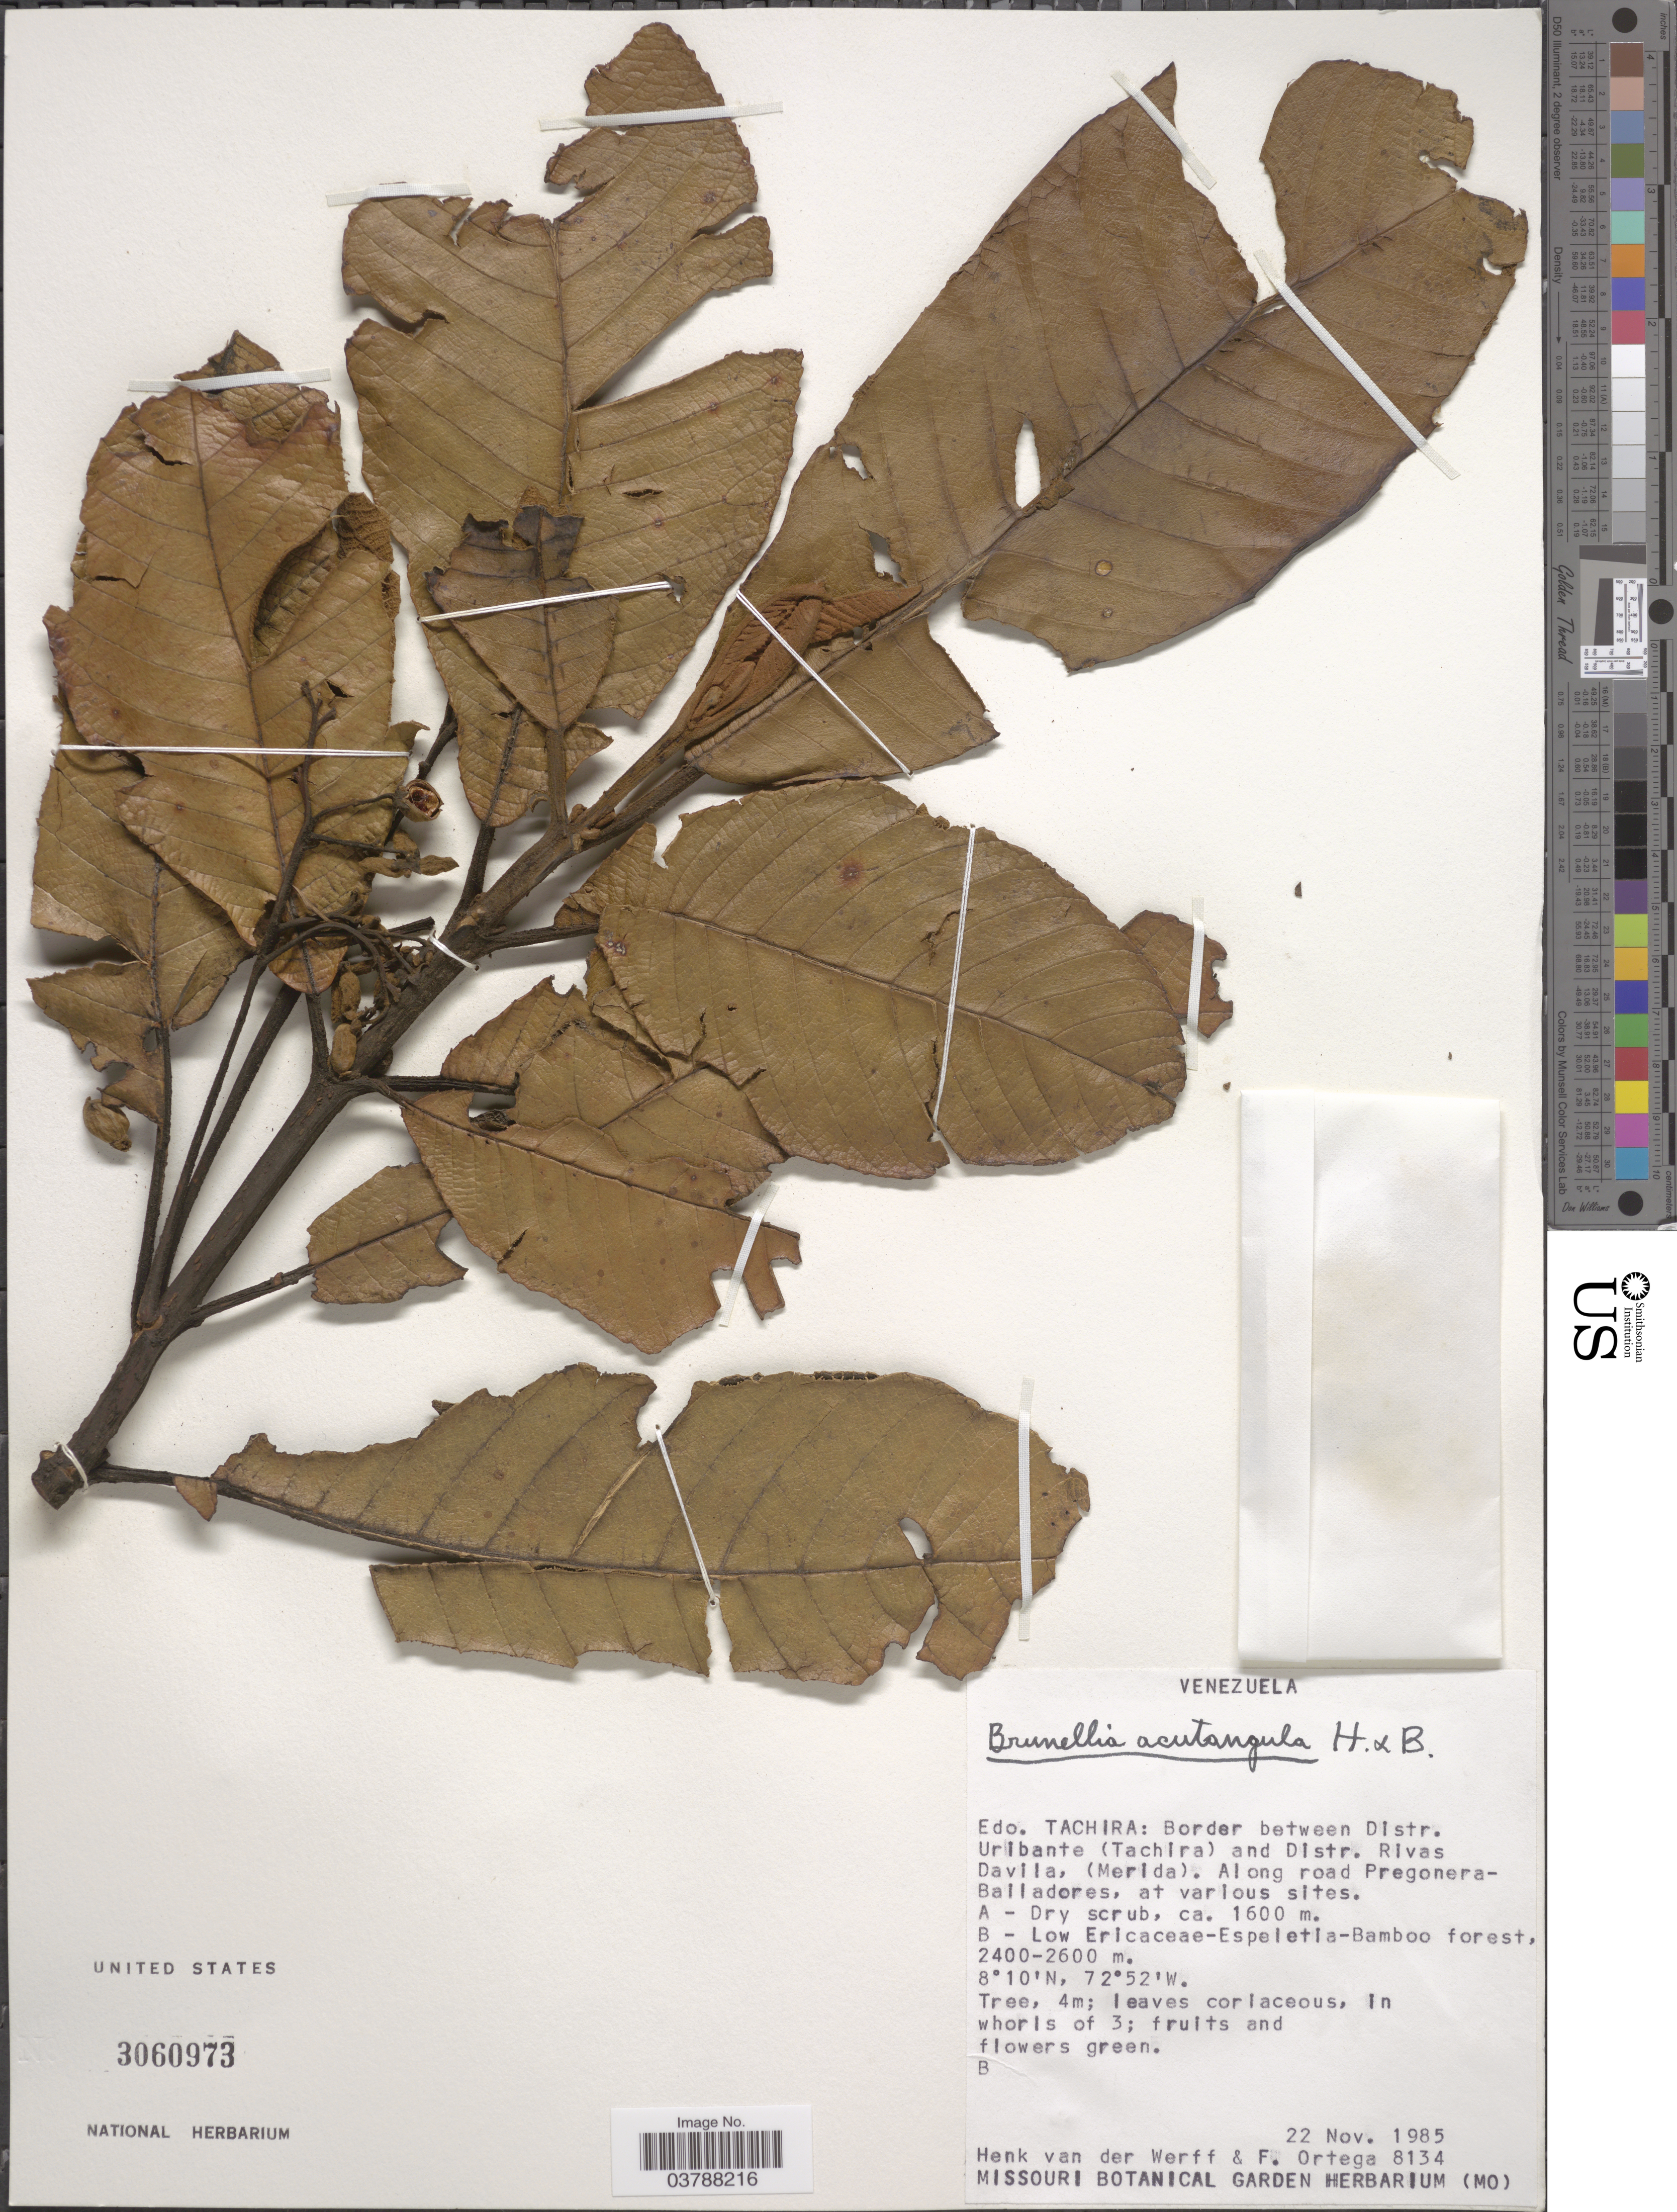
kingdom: Plantae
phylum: Tracheophyta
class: Magnoliopsida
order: Oxalidales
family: Brunelliaceae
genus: Brunellia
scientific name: Brunellia acutangula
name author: Humb. & Bonpl.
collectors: H. van der Werff & F. J. Ortega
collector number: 8134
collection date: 1985-11-22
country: Venezuela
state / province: Tachira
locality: Border between Distr. Uribante (Tachira) and Distr. Rivas Davila, (Merida). Along road Pregonera-Bailadores.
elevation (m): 2400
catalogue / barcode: US 3060973